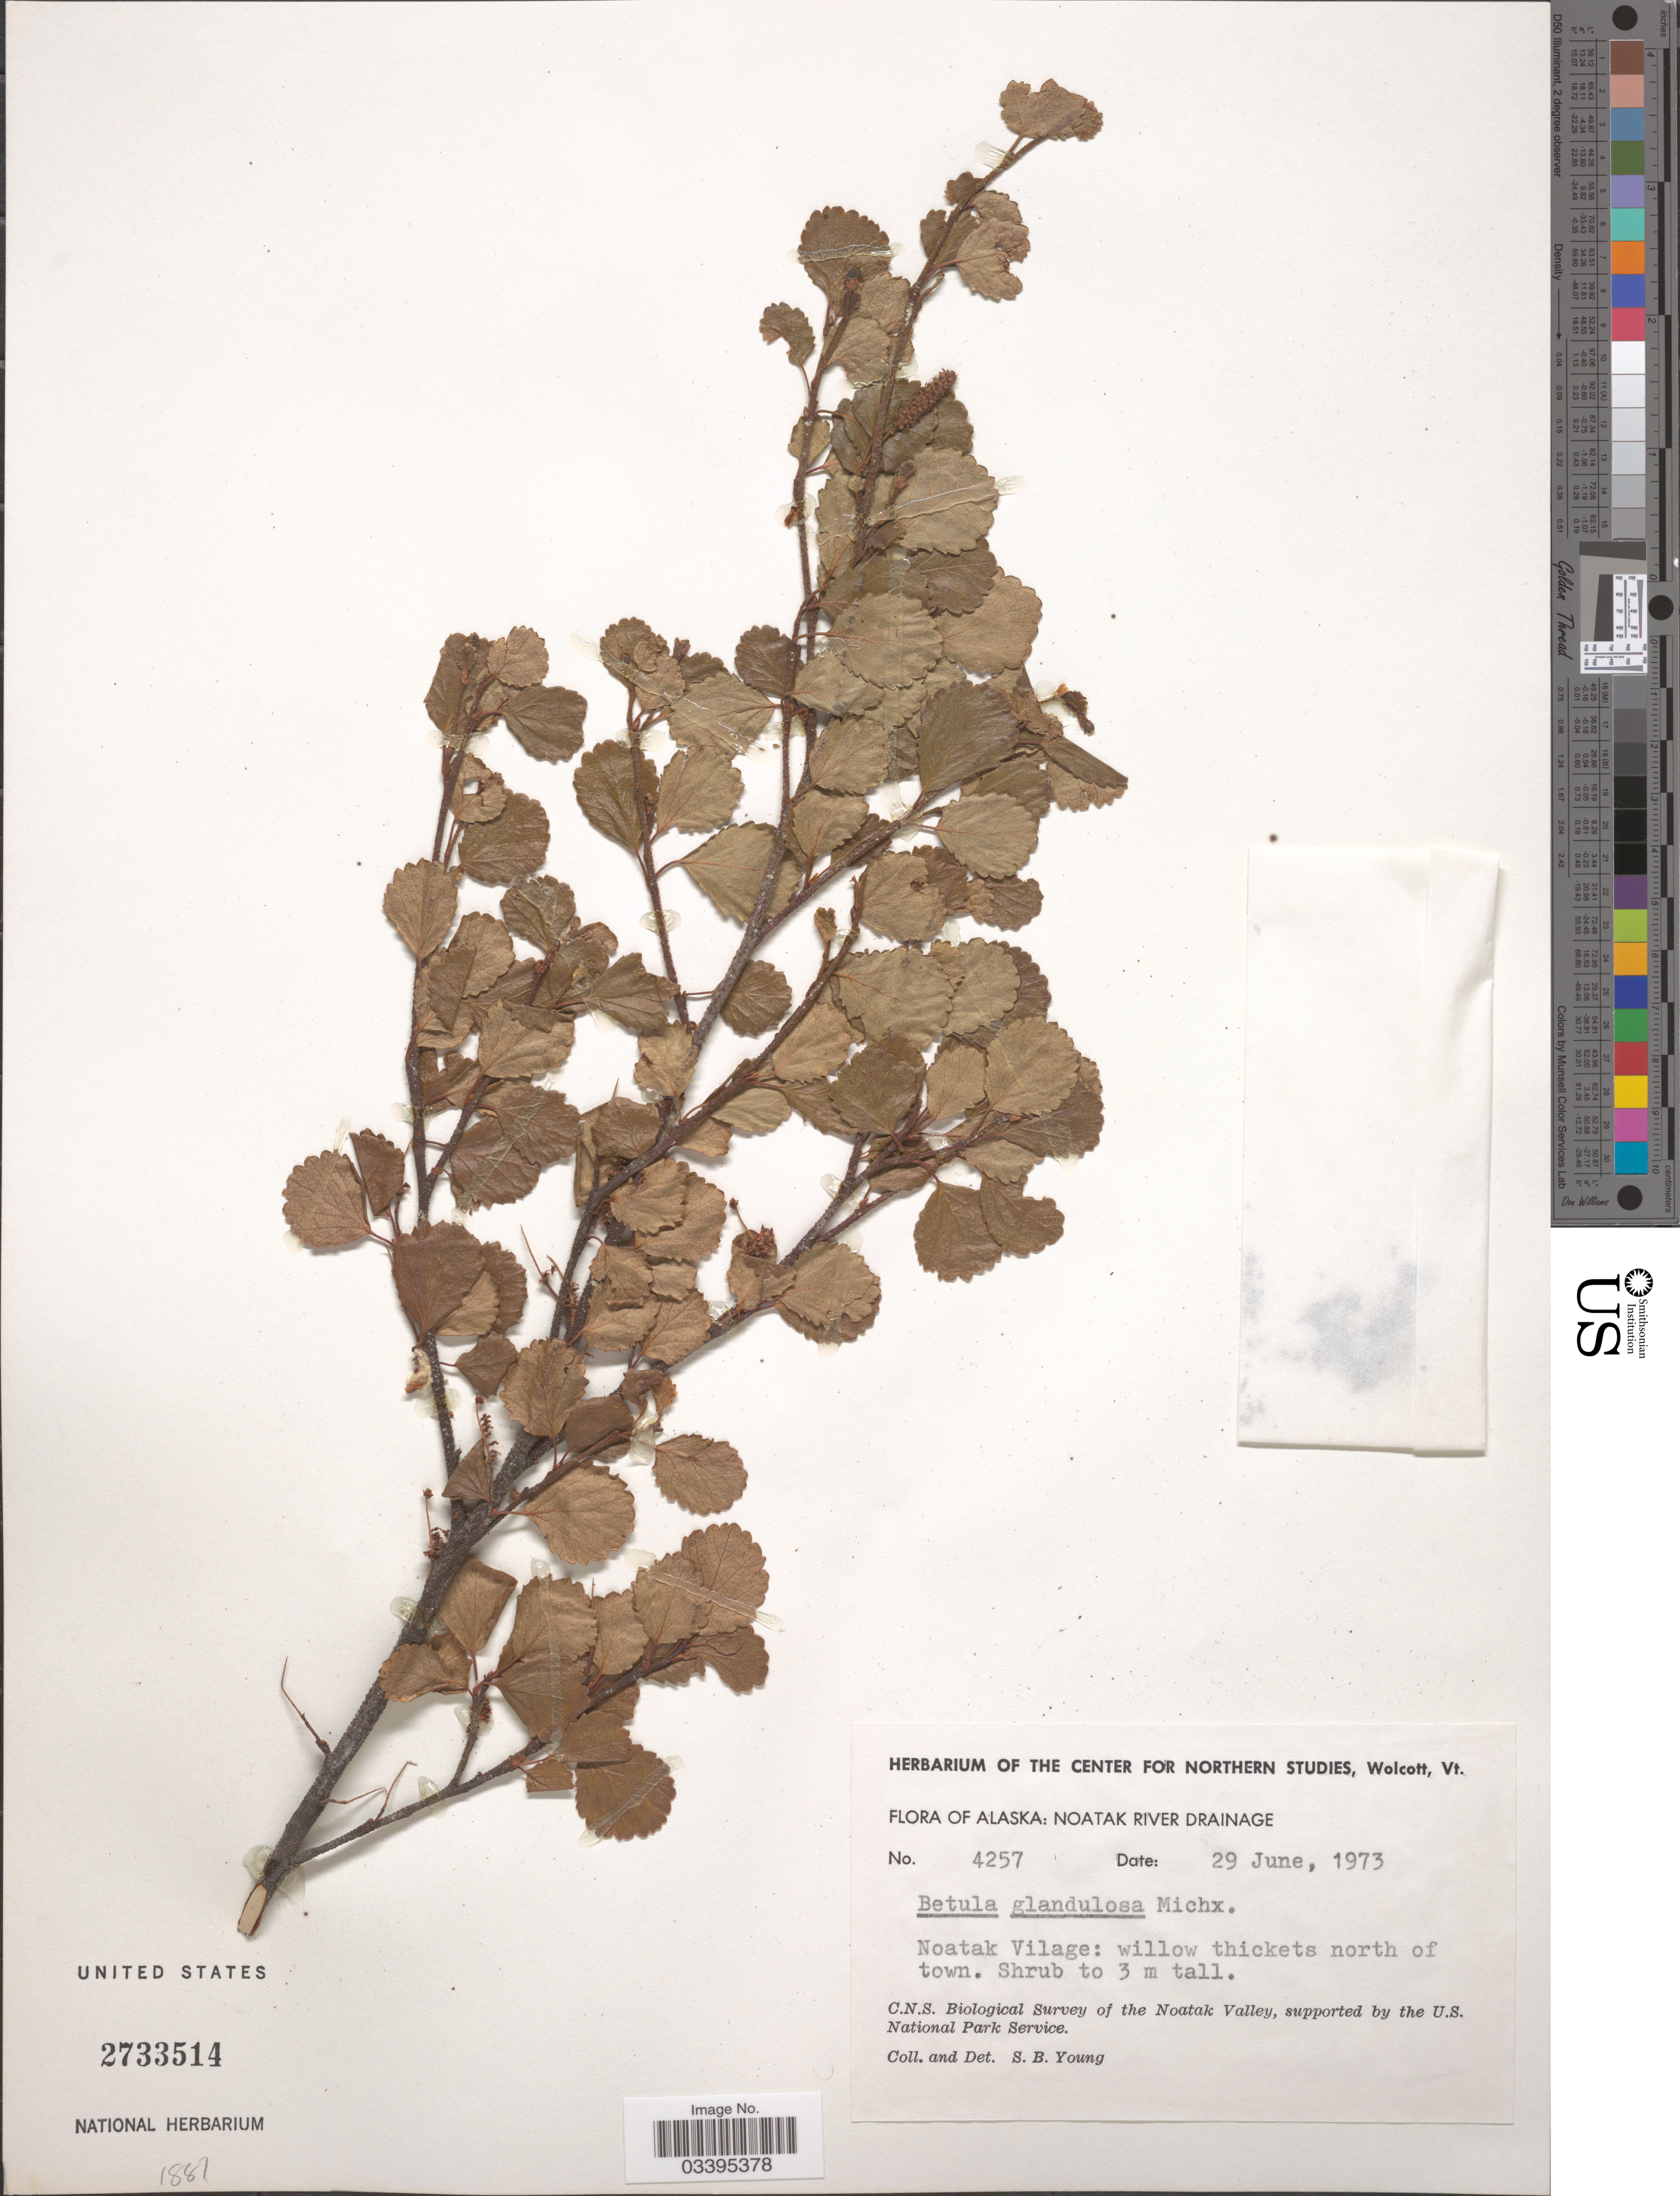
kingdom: Plantae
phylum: Tracheophyta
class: Magnoliopsida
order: Fagales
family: Betulaceae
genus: Betula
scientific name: Betula glandulosa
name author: Michx.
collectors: S. Young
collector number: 4257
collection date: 1973-06-29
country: United States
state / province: Alaska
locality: Noatak River Drainage. Noatak Village: willow thickets north of town.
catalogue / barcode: US 2733514